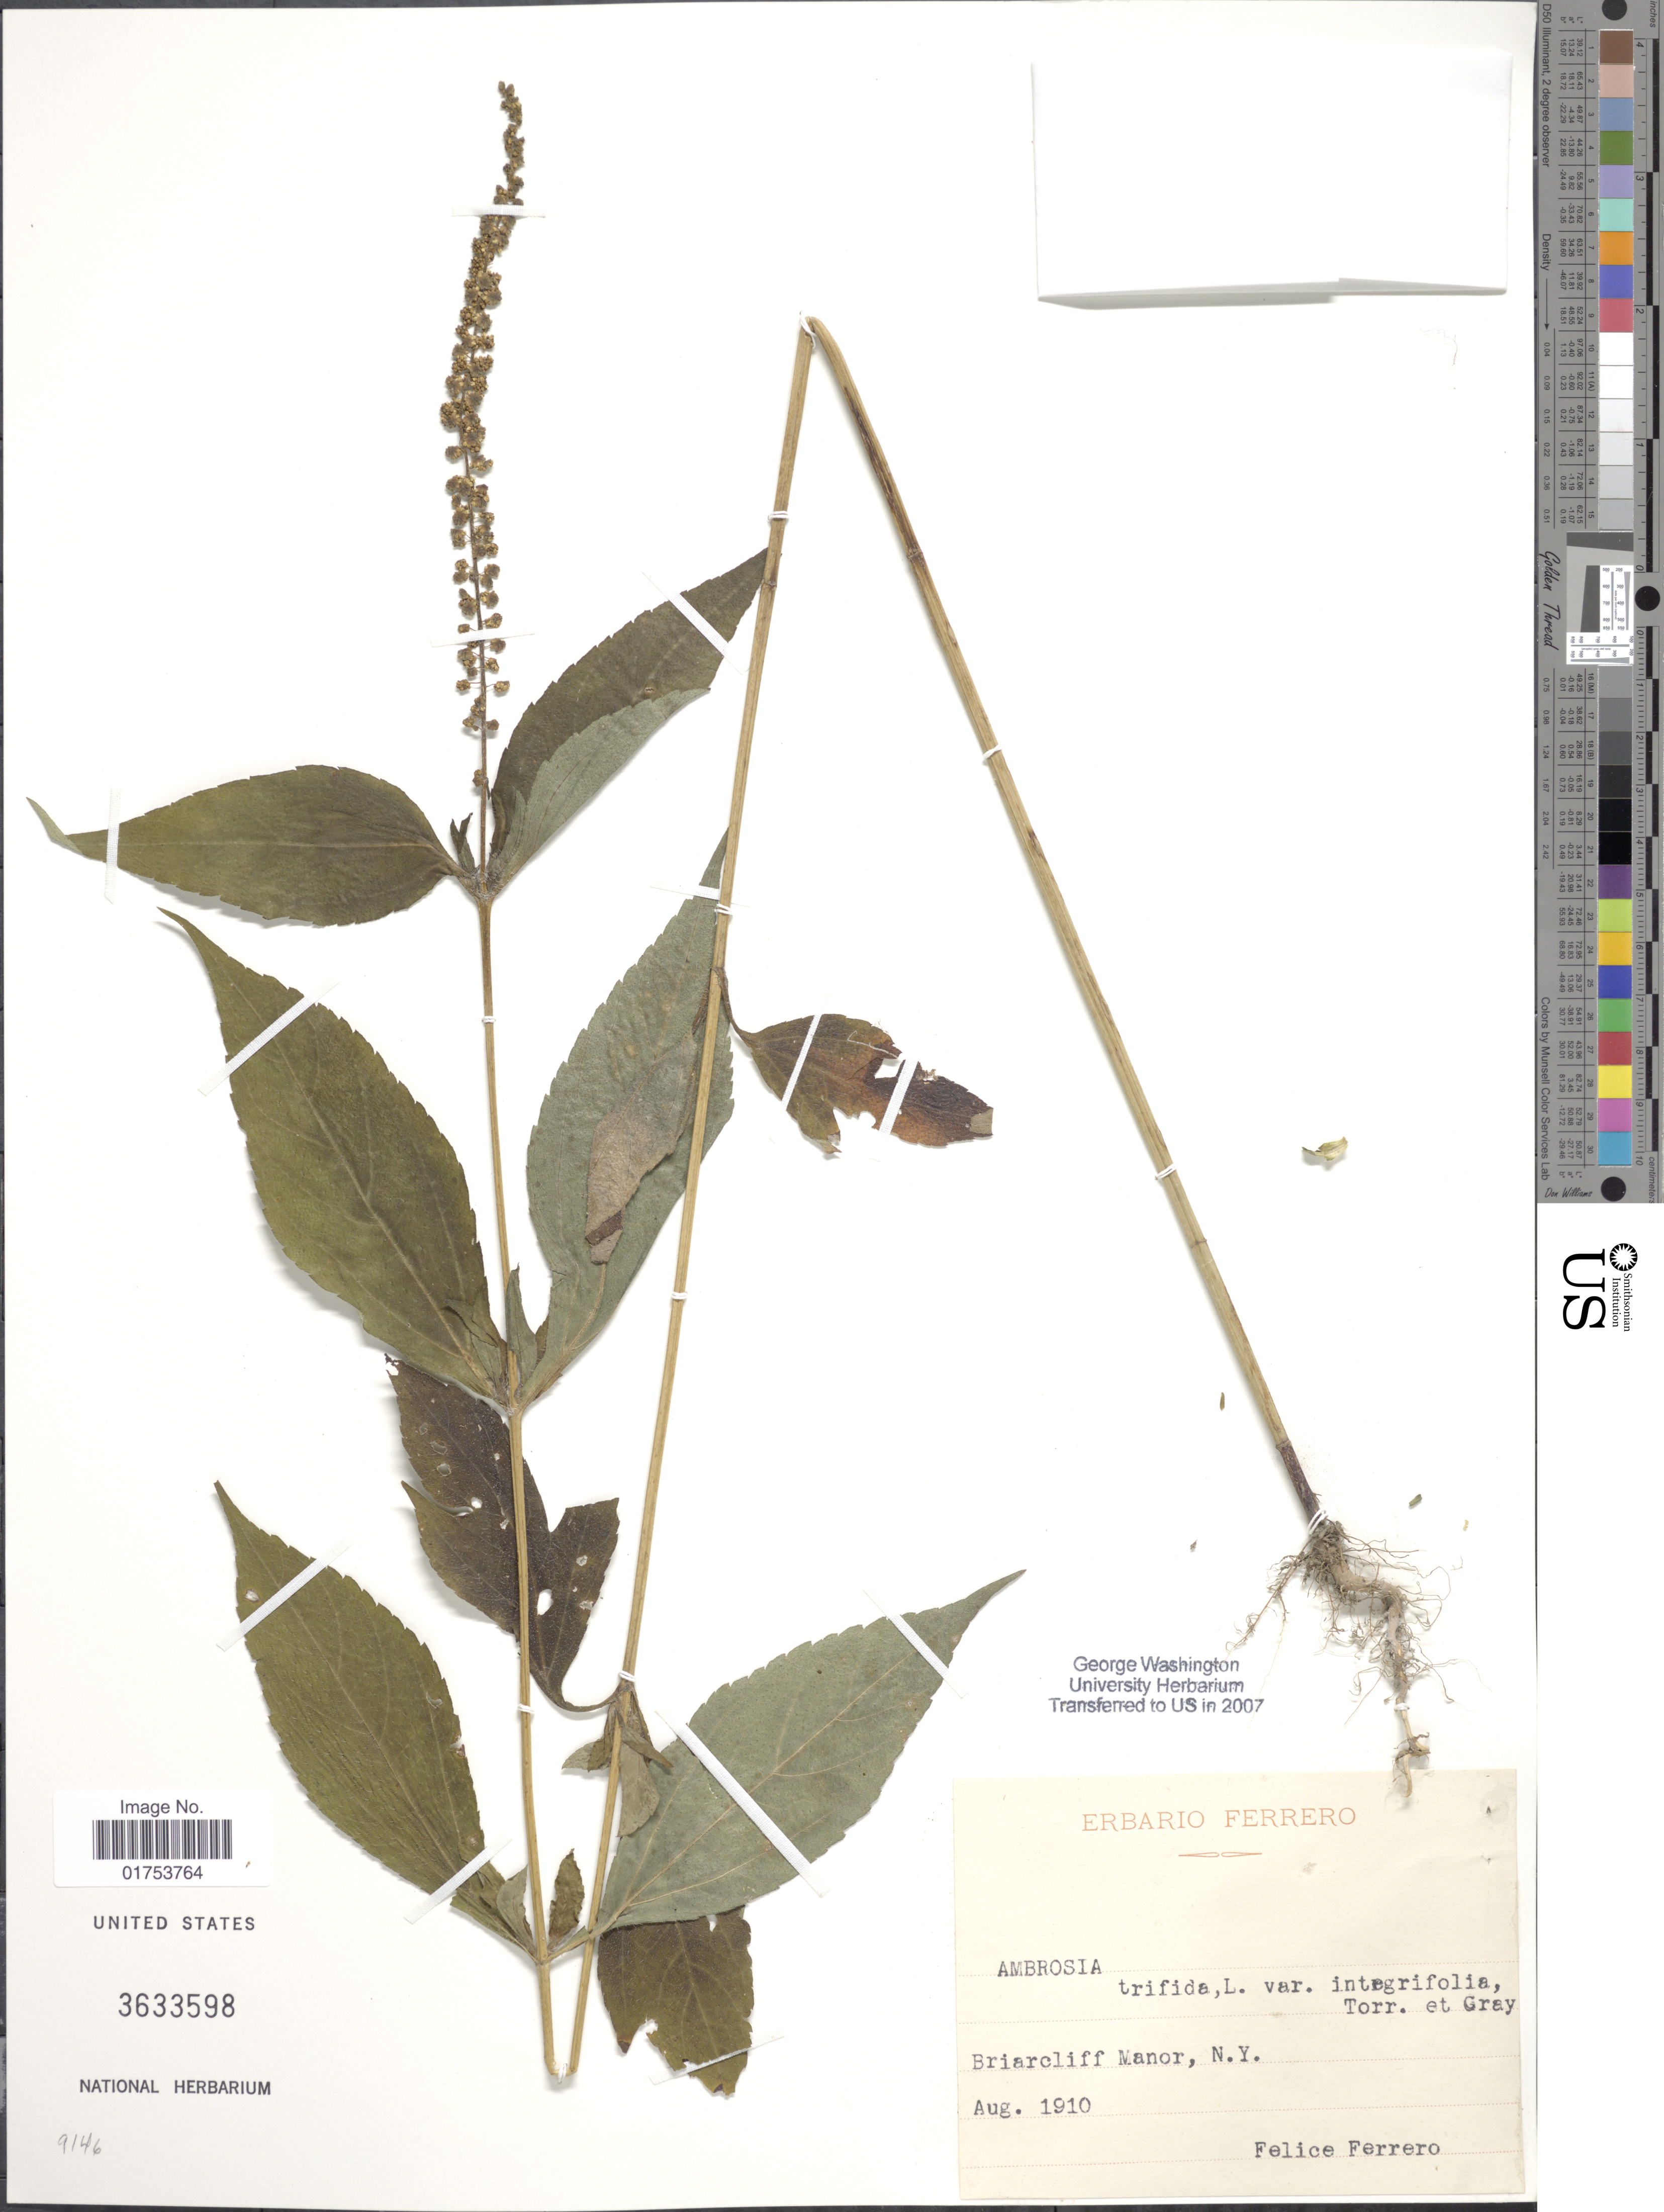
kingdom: Plantae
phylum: Tracheophyta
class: Magnoliopsida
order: Asterales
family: Asteraceae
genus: Ambrosia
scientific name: Ambrosia trifida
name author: L.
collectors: F. Ferrero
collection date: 1910-08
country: United States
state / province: New York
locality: Briarcliff Manor, N.Y.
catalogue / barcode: US 3633598